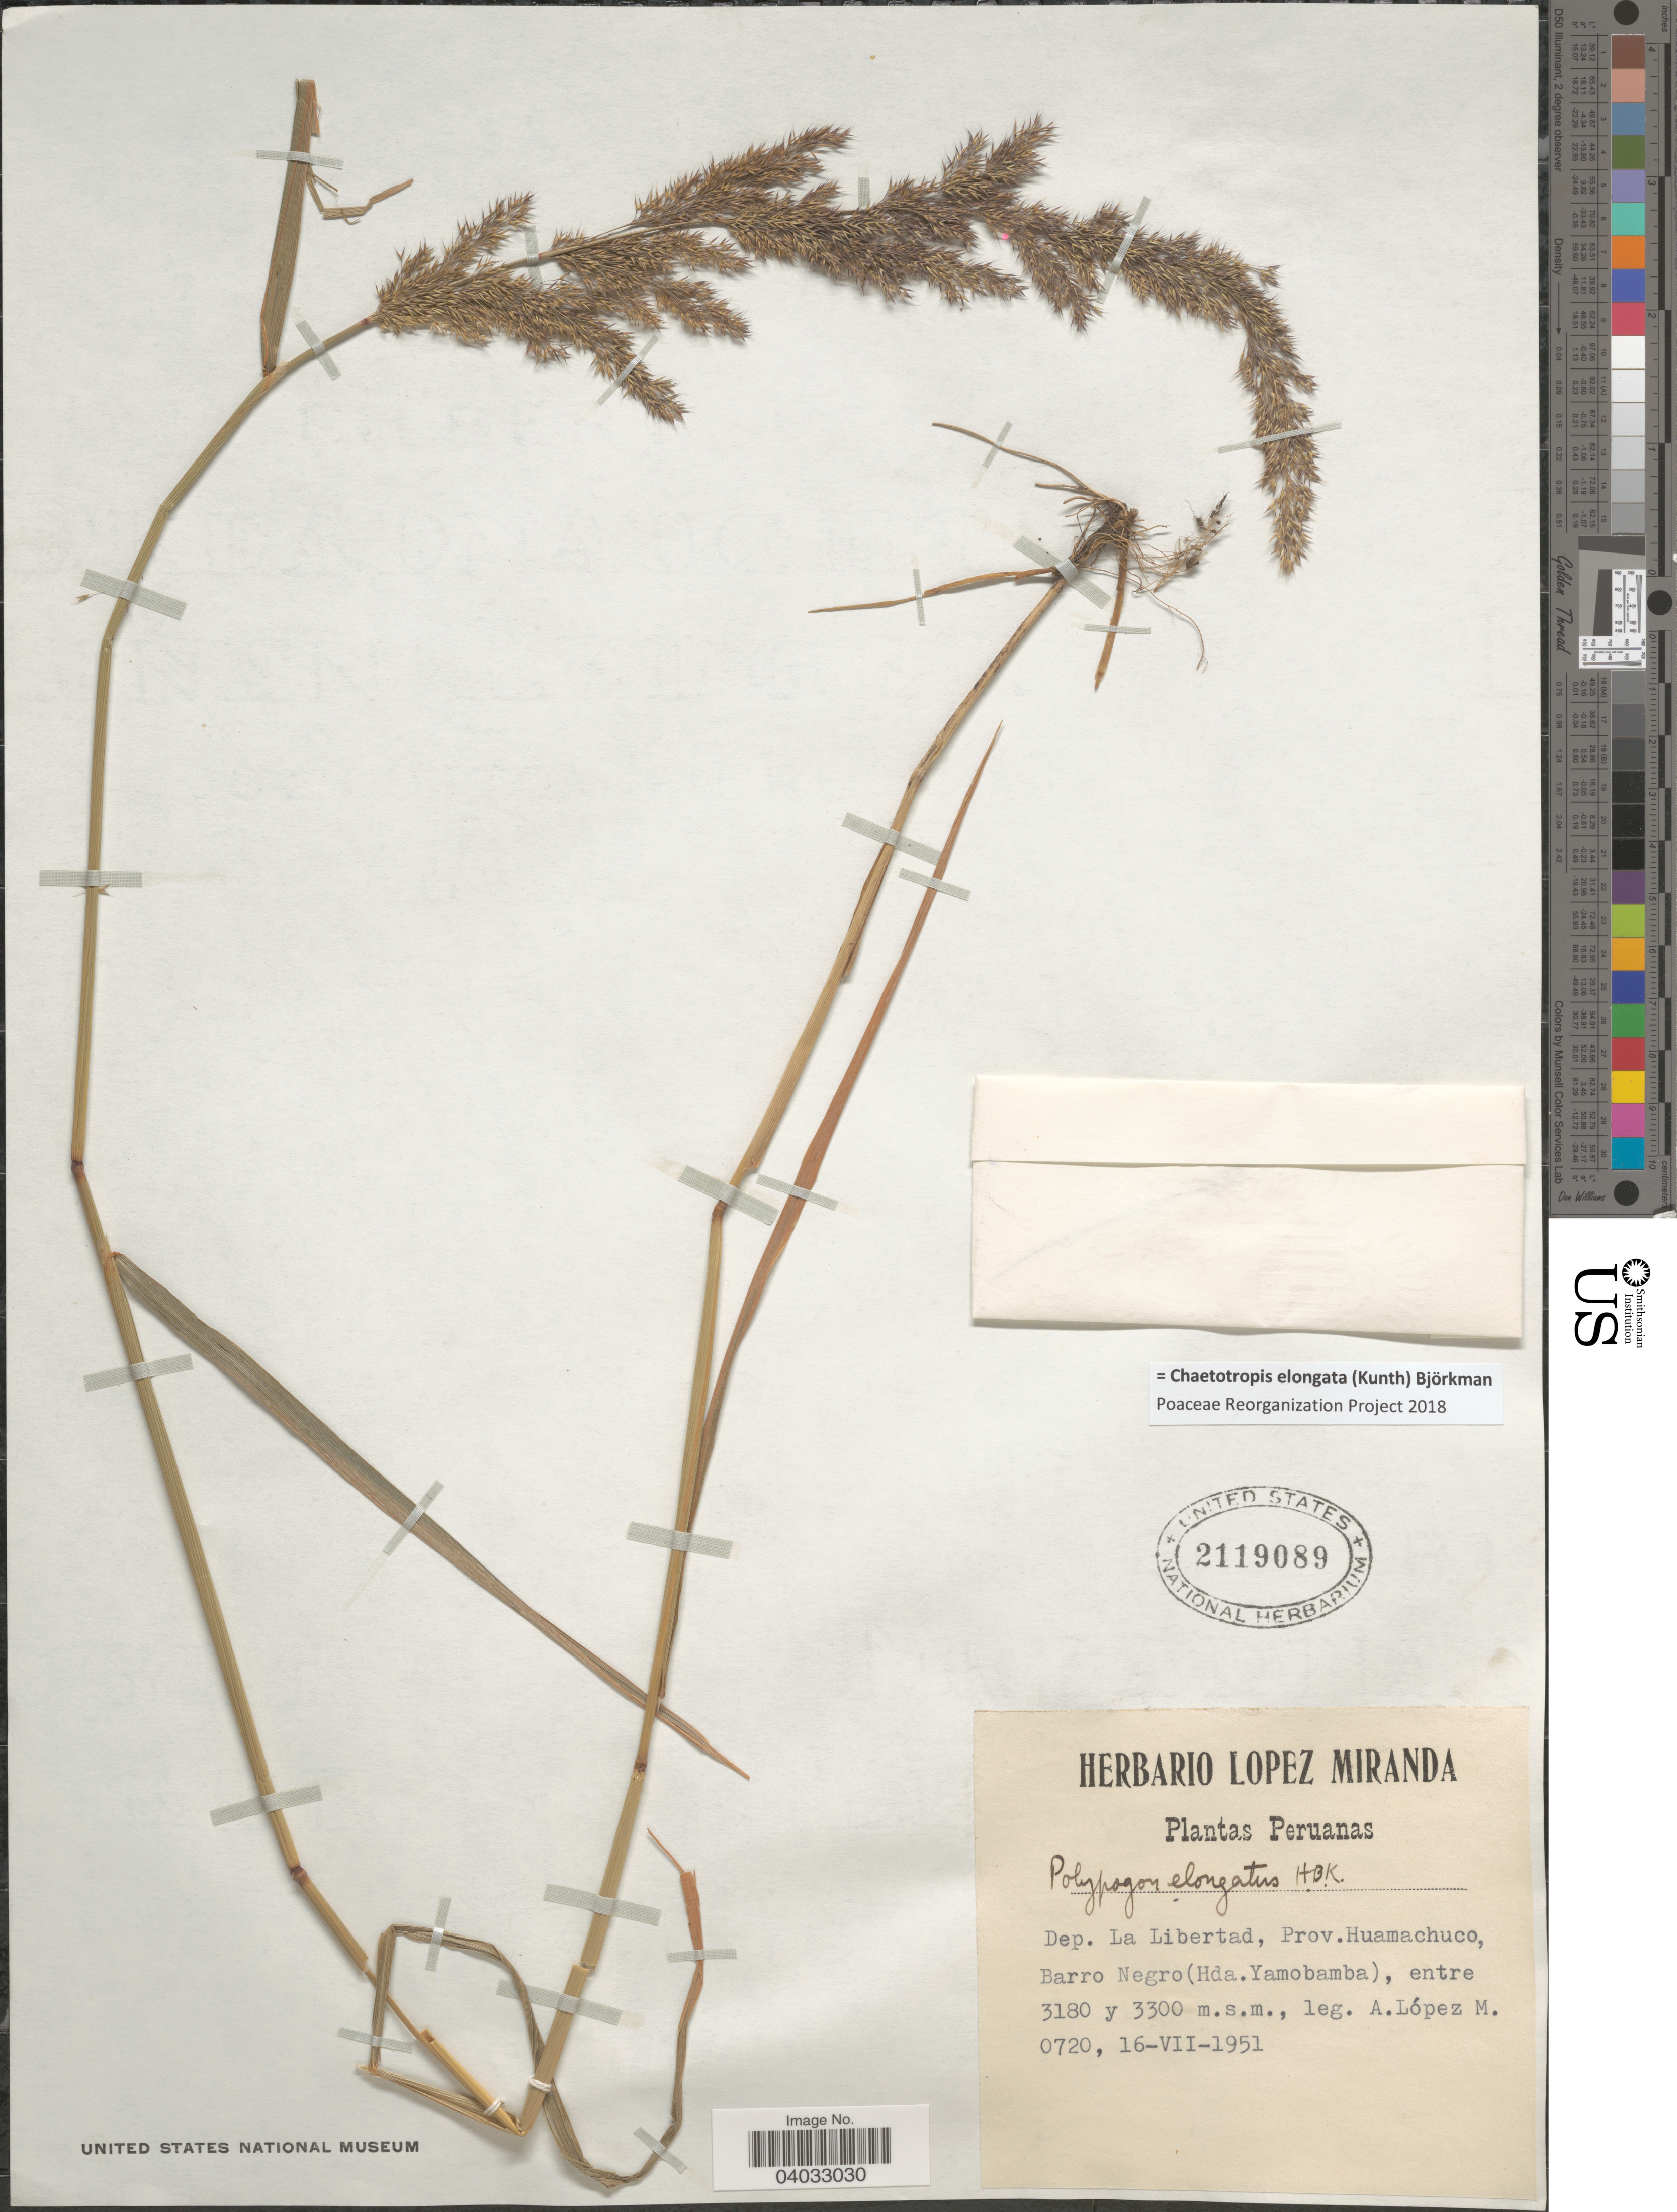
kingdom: Plantae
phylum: Tracheophyta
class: Liliopsida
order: Poales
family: Poaceae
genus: Chaetotropis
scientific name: Chaetotropis elongata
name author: (Kunth) Björkman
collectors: A. López M.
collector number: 0720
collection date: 1951-07-16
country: Peru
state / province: La Libertad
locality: Dep. La Libertad, Prov. Huamachuco, Barro Negro (Hda.Yamobamba).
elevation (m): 3180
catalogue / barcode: US 2119089